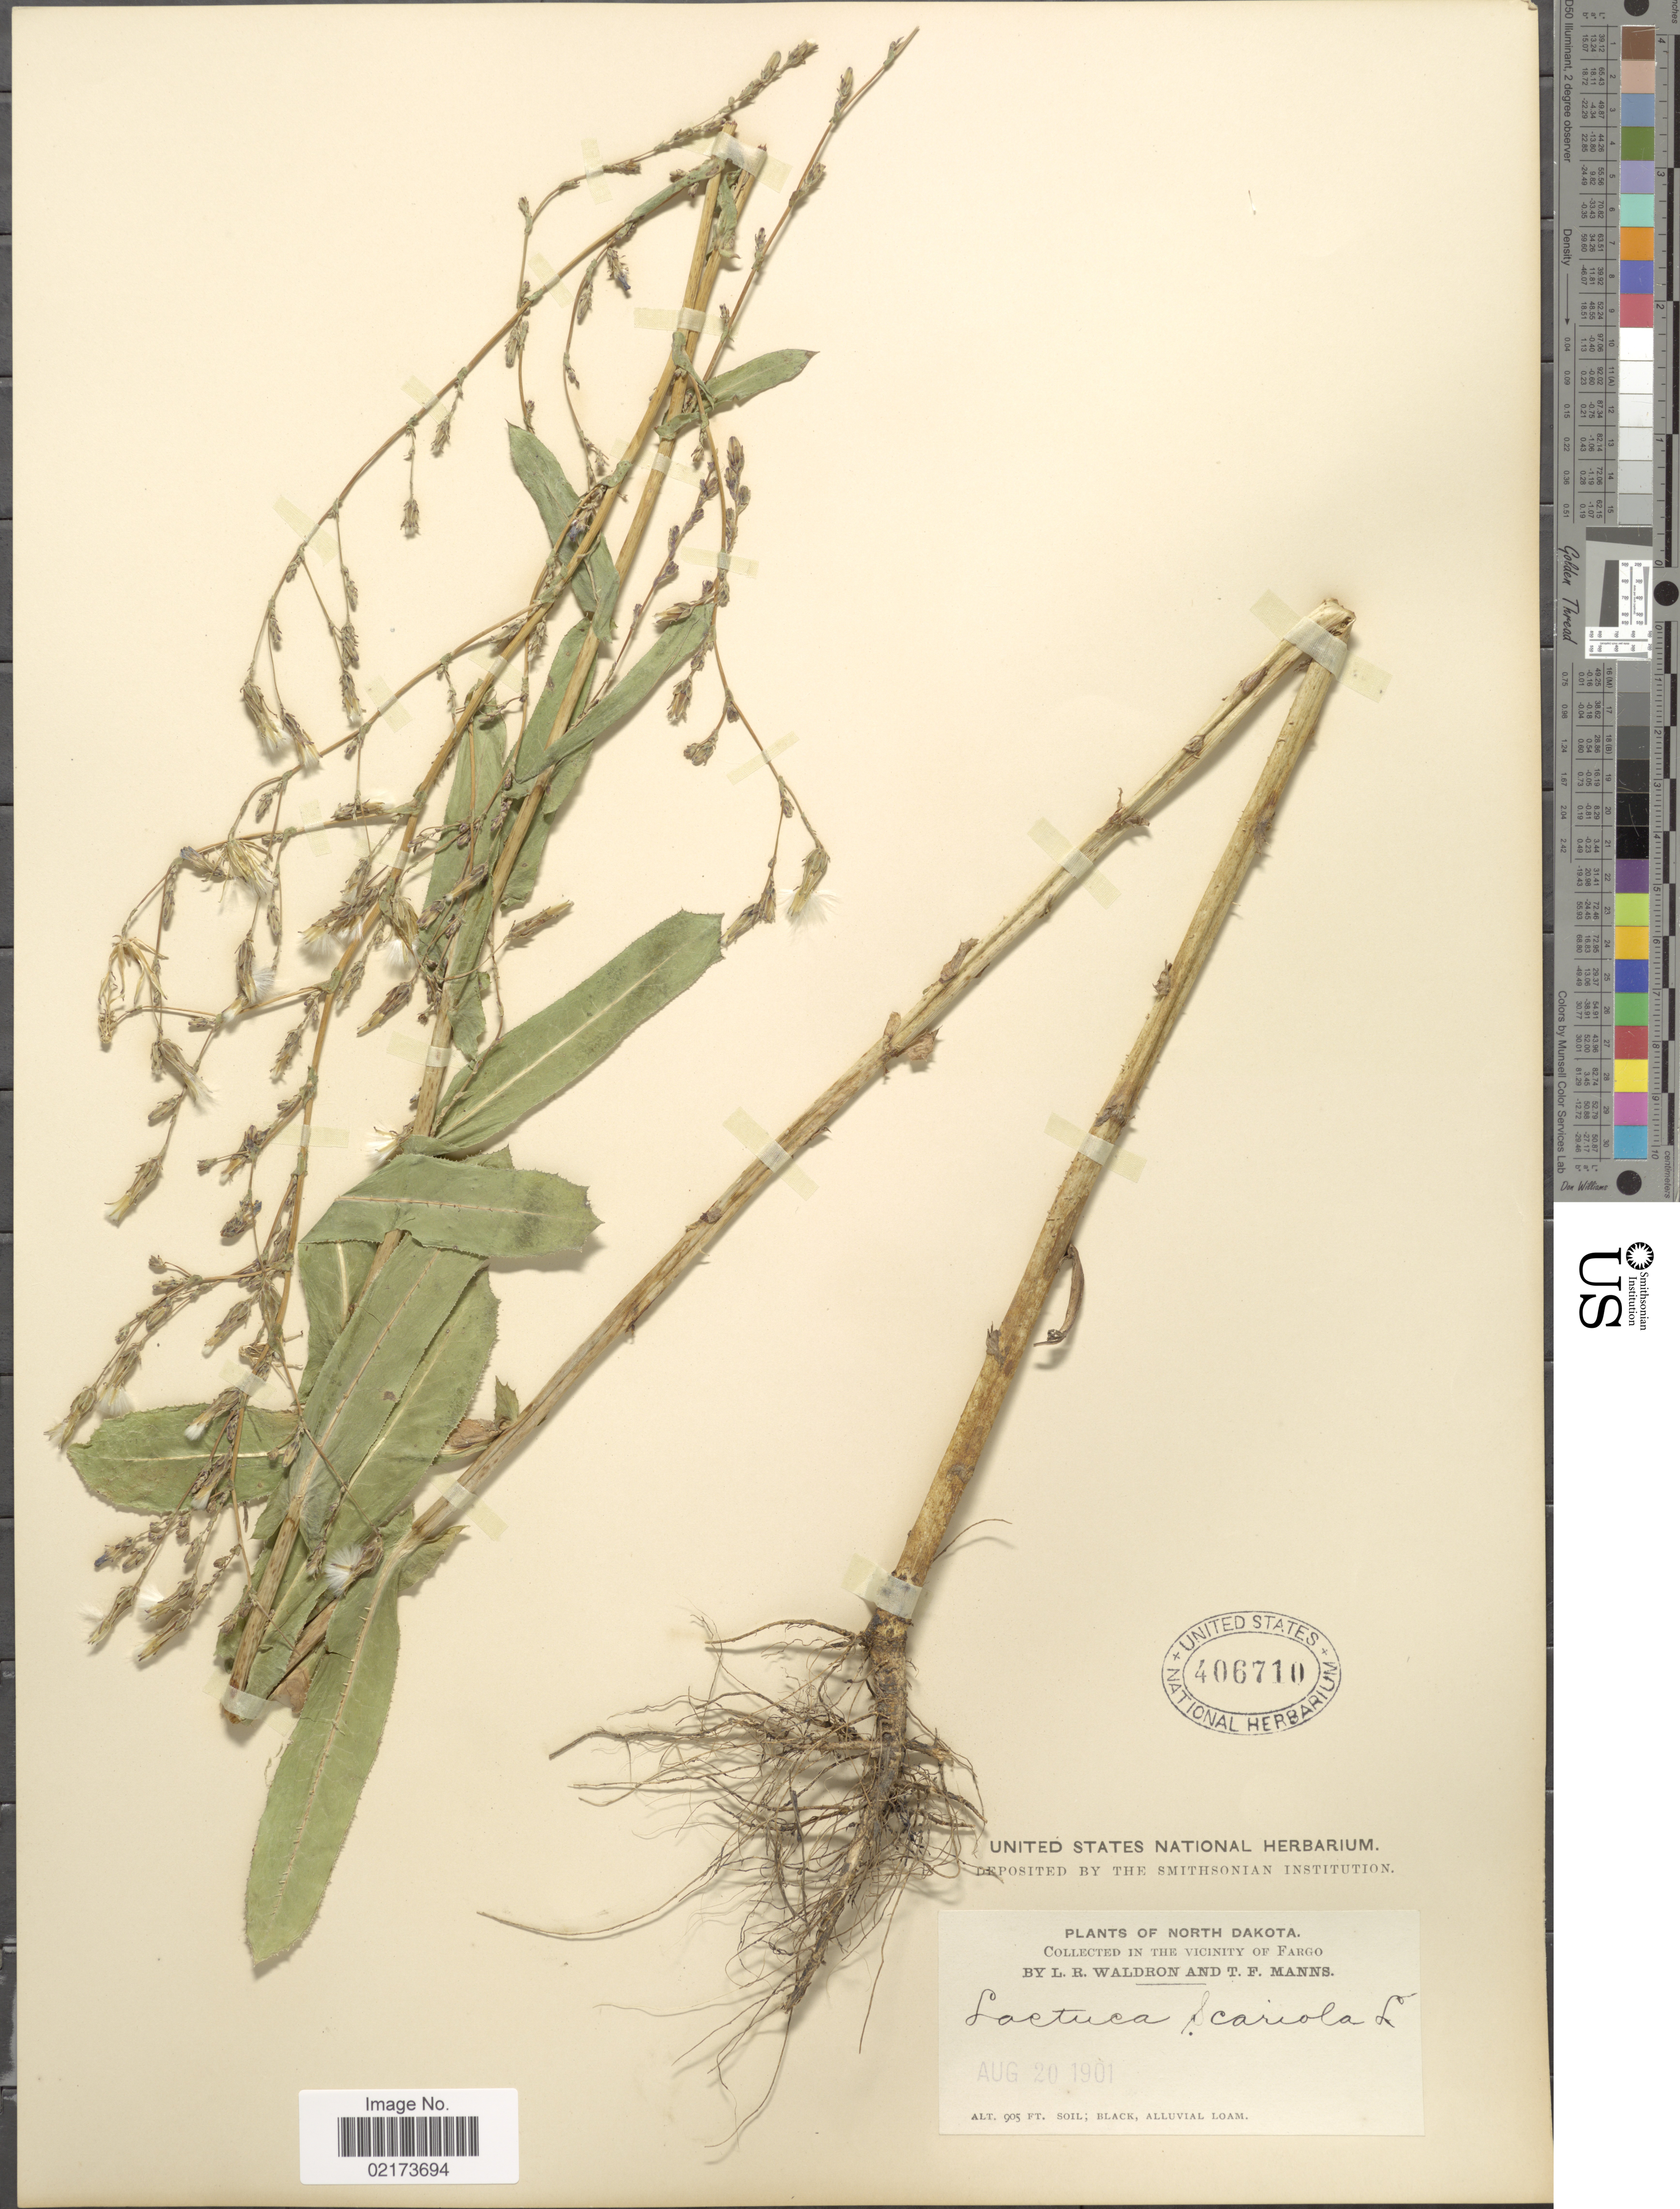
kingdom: Plantae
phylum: Tracheophyta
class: Magnoliopsida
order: Asterales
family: Asteraceae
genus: Lactuca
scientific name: Lactuca serriola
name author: L.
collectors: L. Waldron & T. Manns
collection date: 1901-08-20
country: United States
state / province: North Dakota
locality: Vicinity of Fargo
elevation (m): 276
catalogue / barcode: US 406710